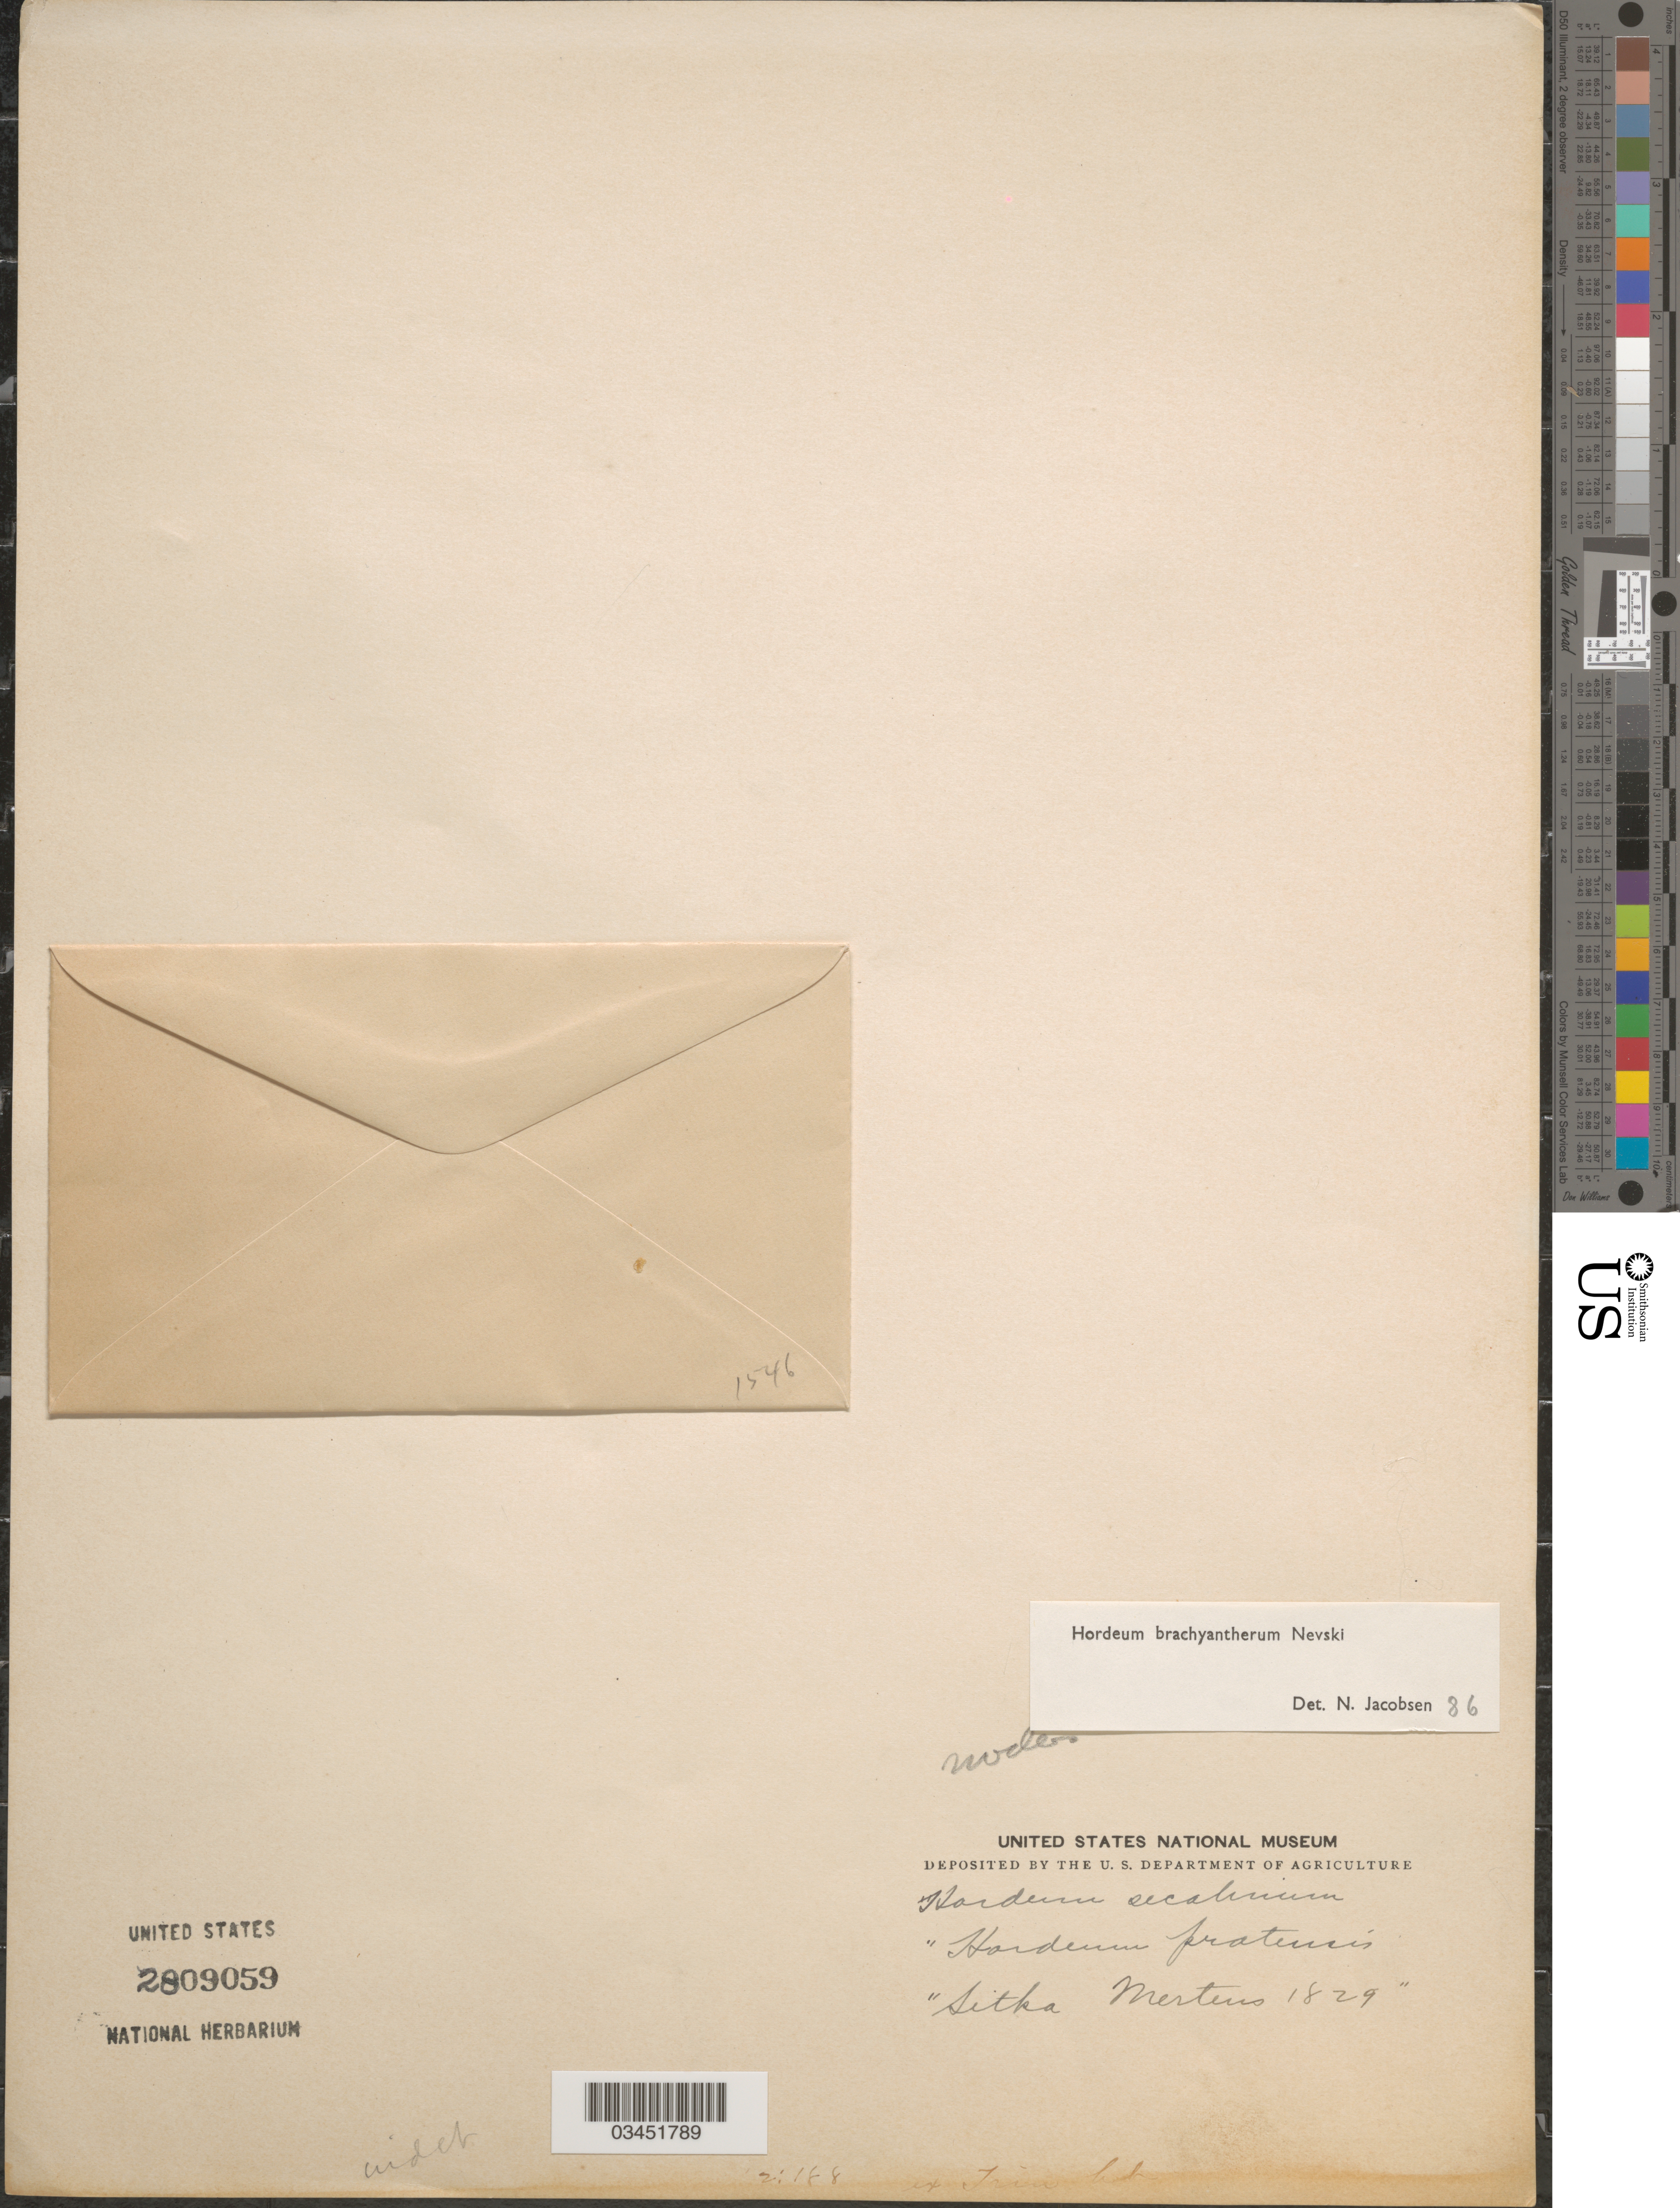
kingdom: Plantae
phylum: Tracheophyta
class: Liliopsida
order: Poales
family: Poaceae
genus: Hordeum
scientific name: Hordeum brachyantherum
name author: Nevski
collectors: -- Mertens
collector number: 1546?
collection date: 1829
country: United States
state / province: Alaska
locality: Sitka.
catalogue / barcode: US 2809059